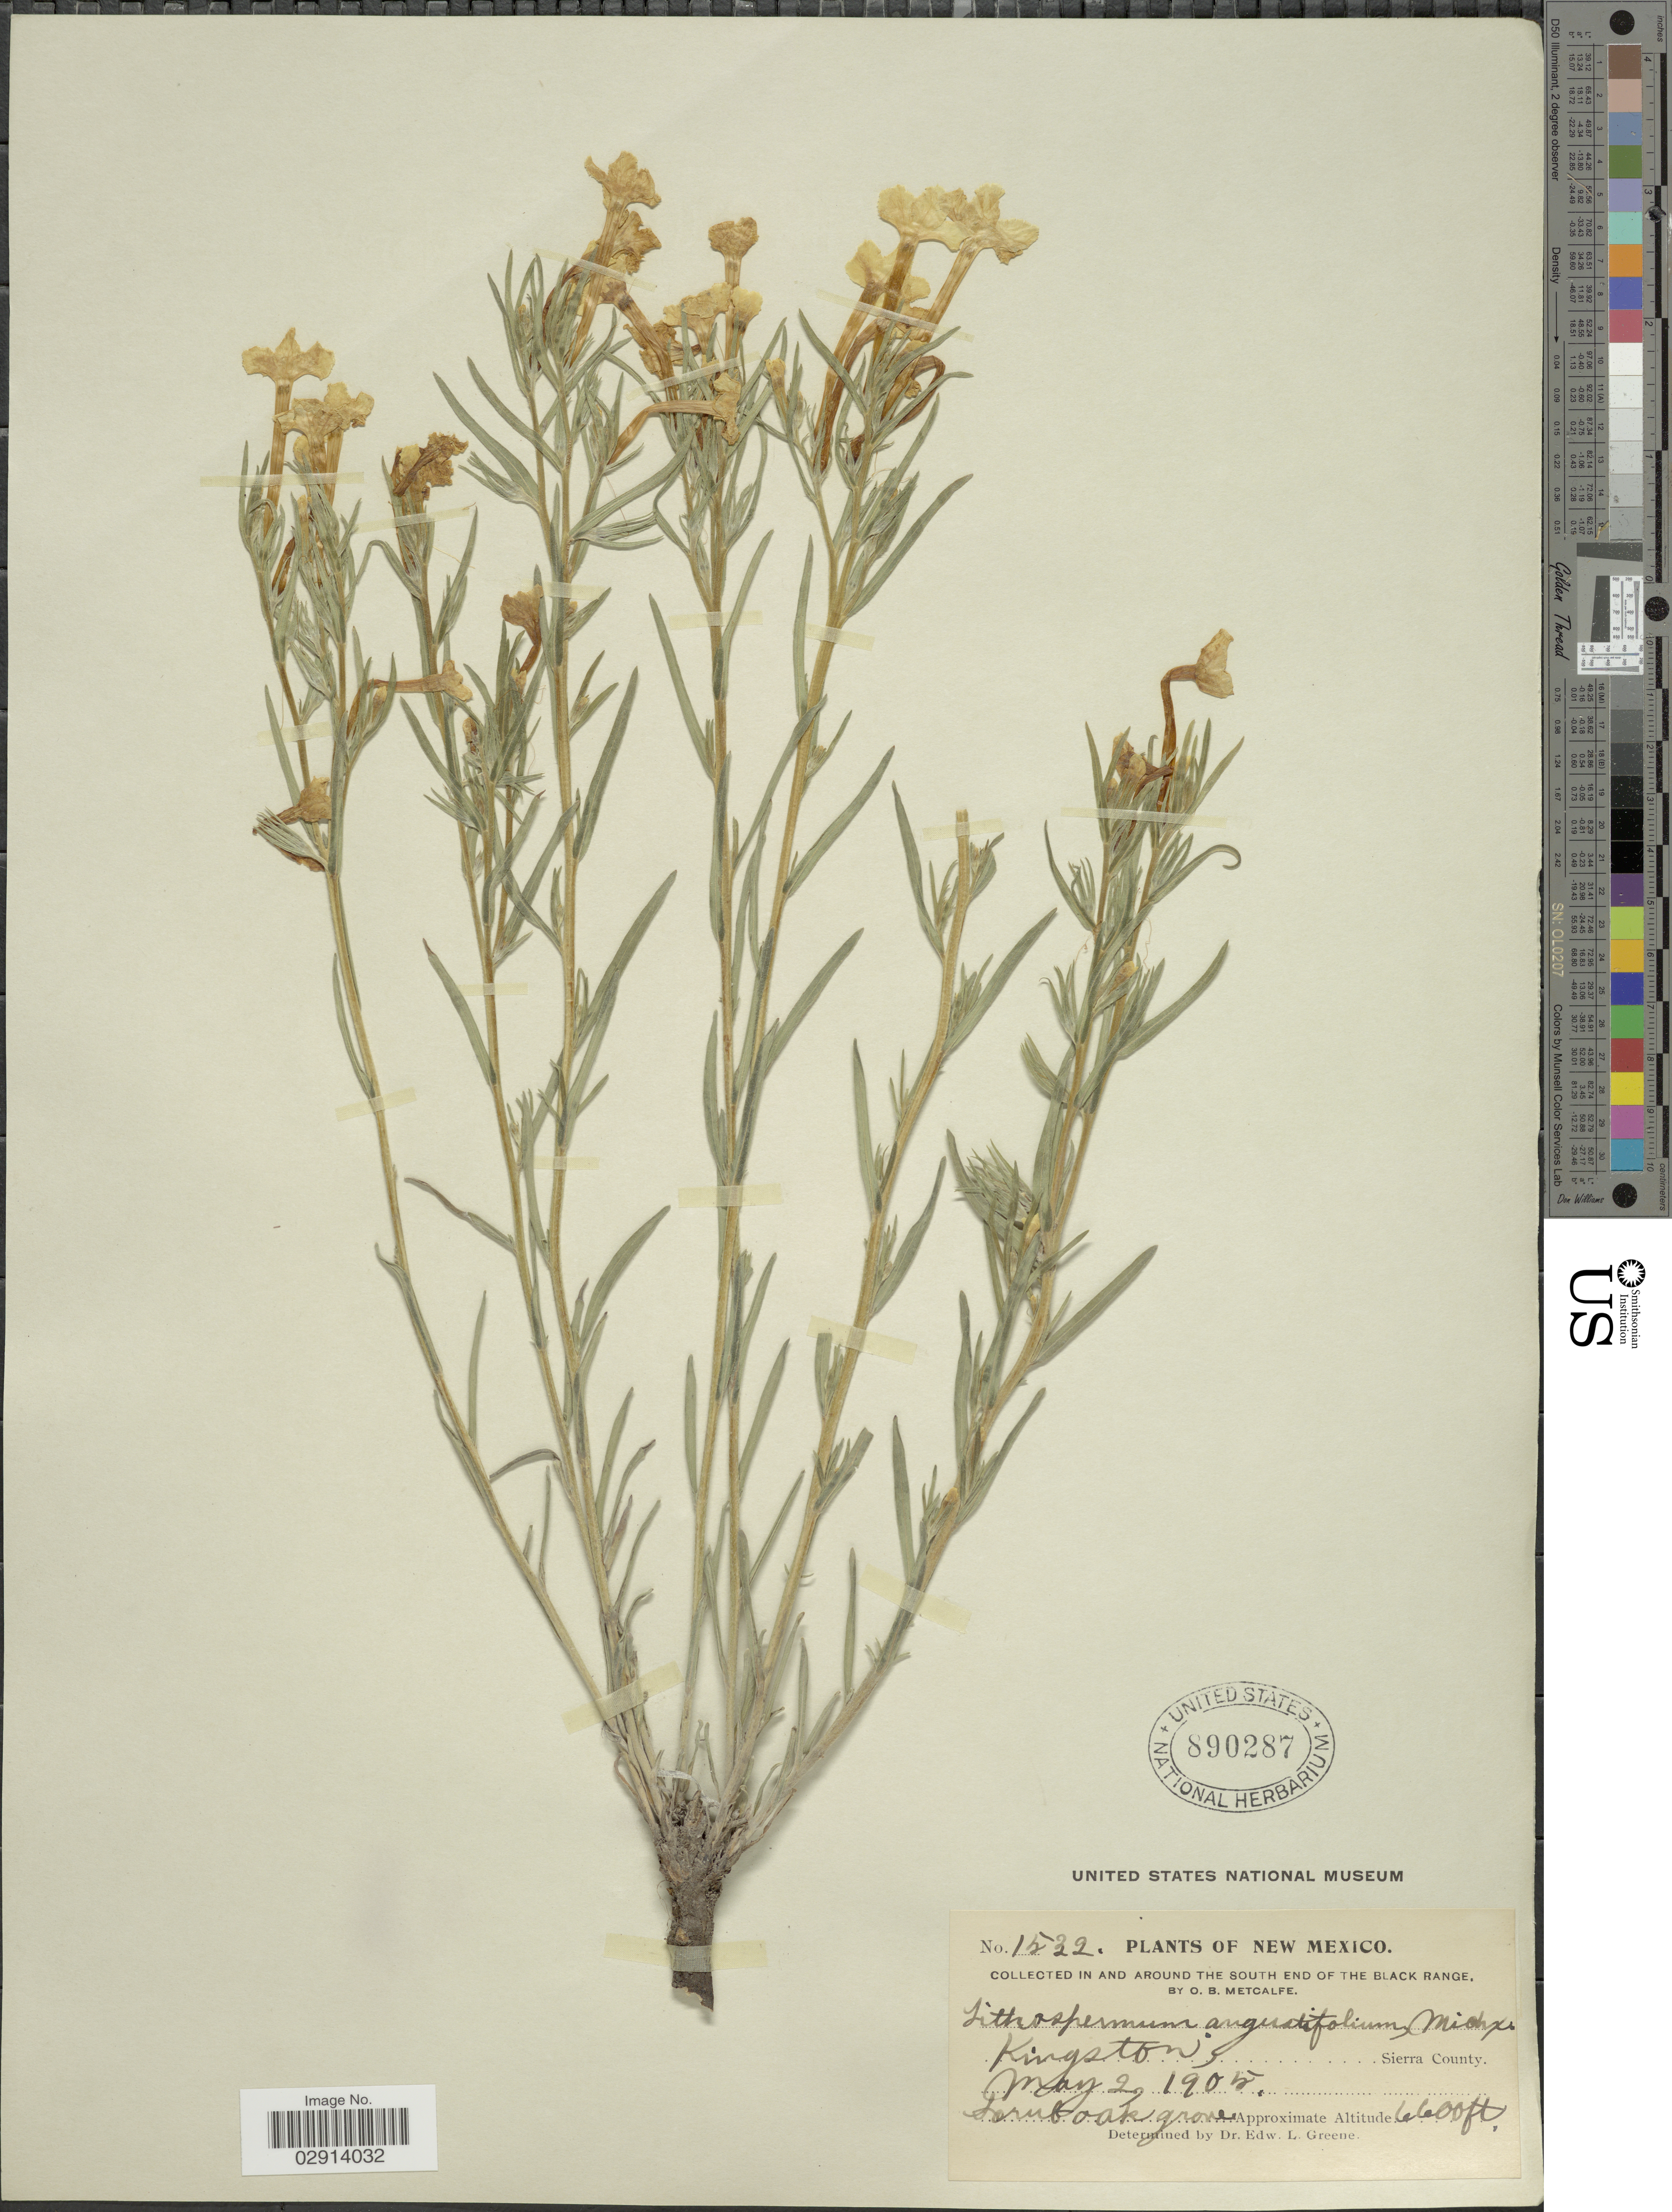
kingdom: Plantae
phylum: Tracheophyta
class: Magnoliopsida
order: Boraginales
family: Boraginaceae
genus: Lithospermum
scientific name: Lithospermum incisum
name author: Lehm.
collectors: O. B. Metcalfe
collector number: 1532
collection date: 1905-05-02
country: United States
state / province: New Mexico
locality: In and around the south end of the Black Range. Kingston, Sierra County.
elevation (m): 2012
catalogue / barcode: US 890287